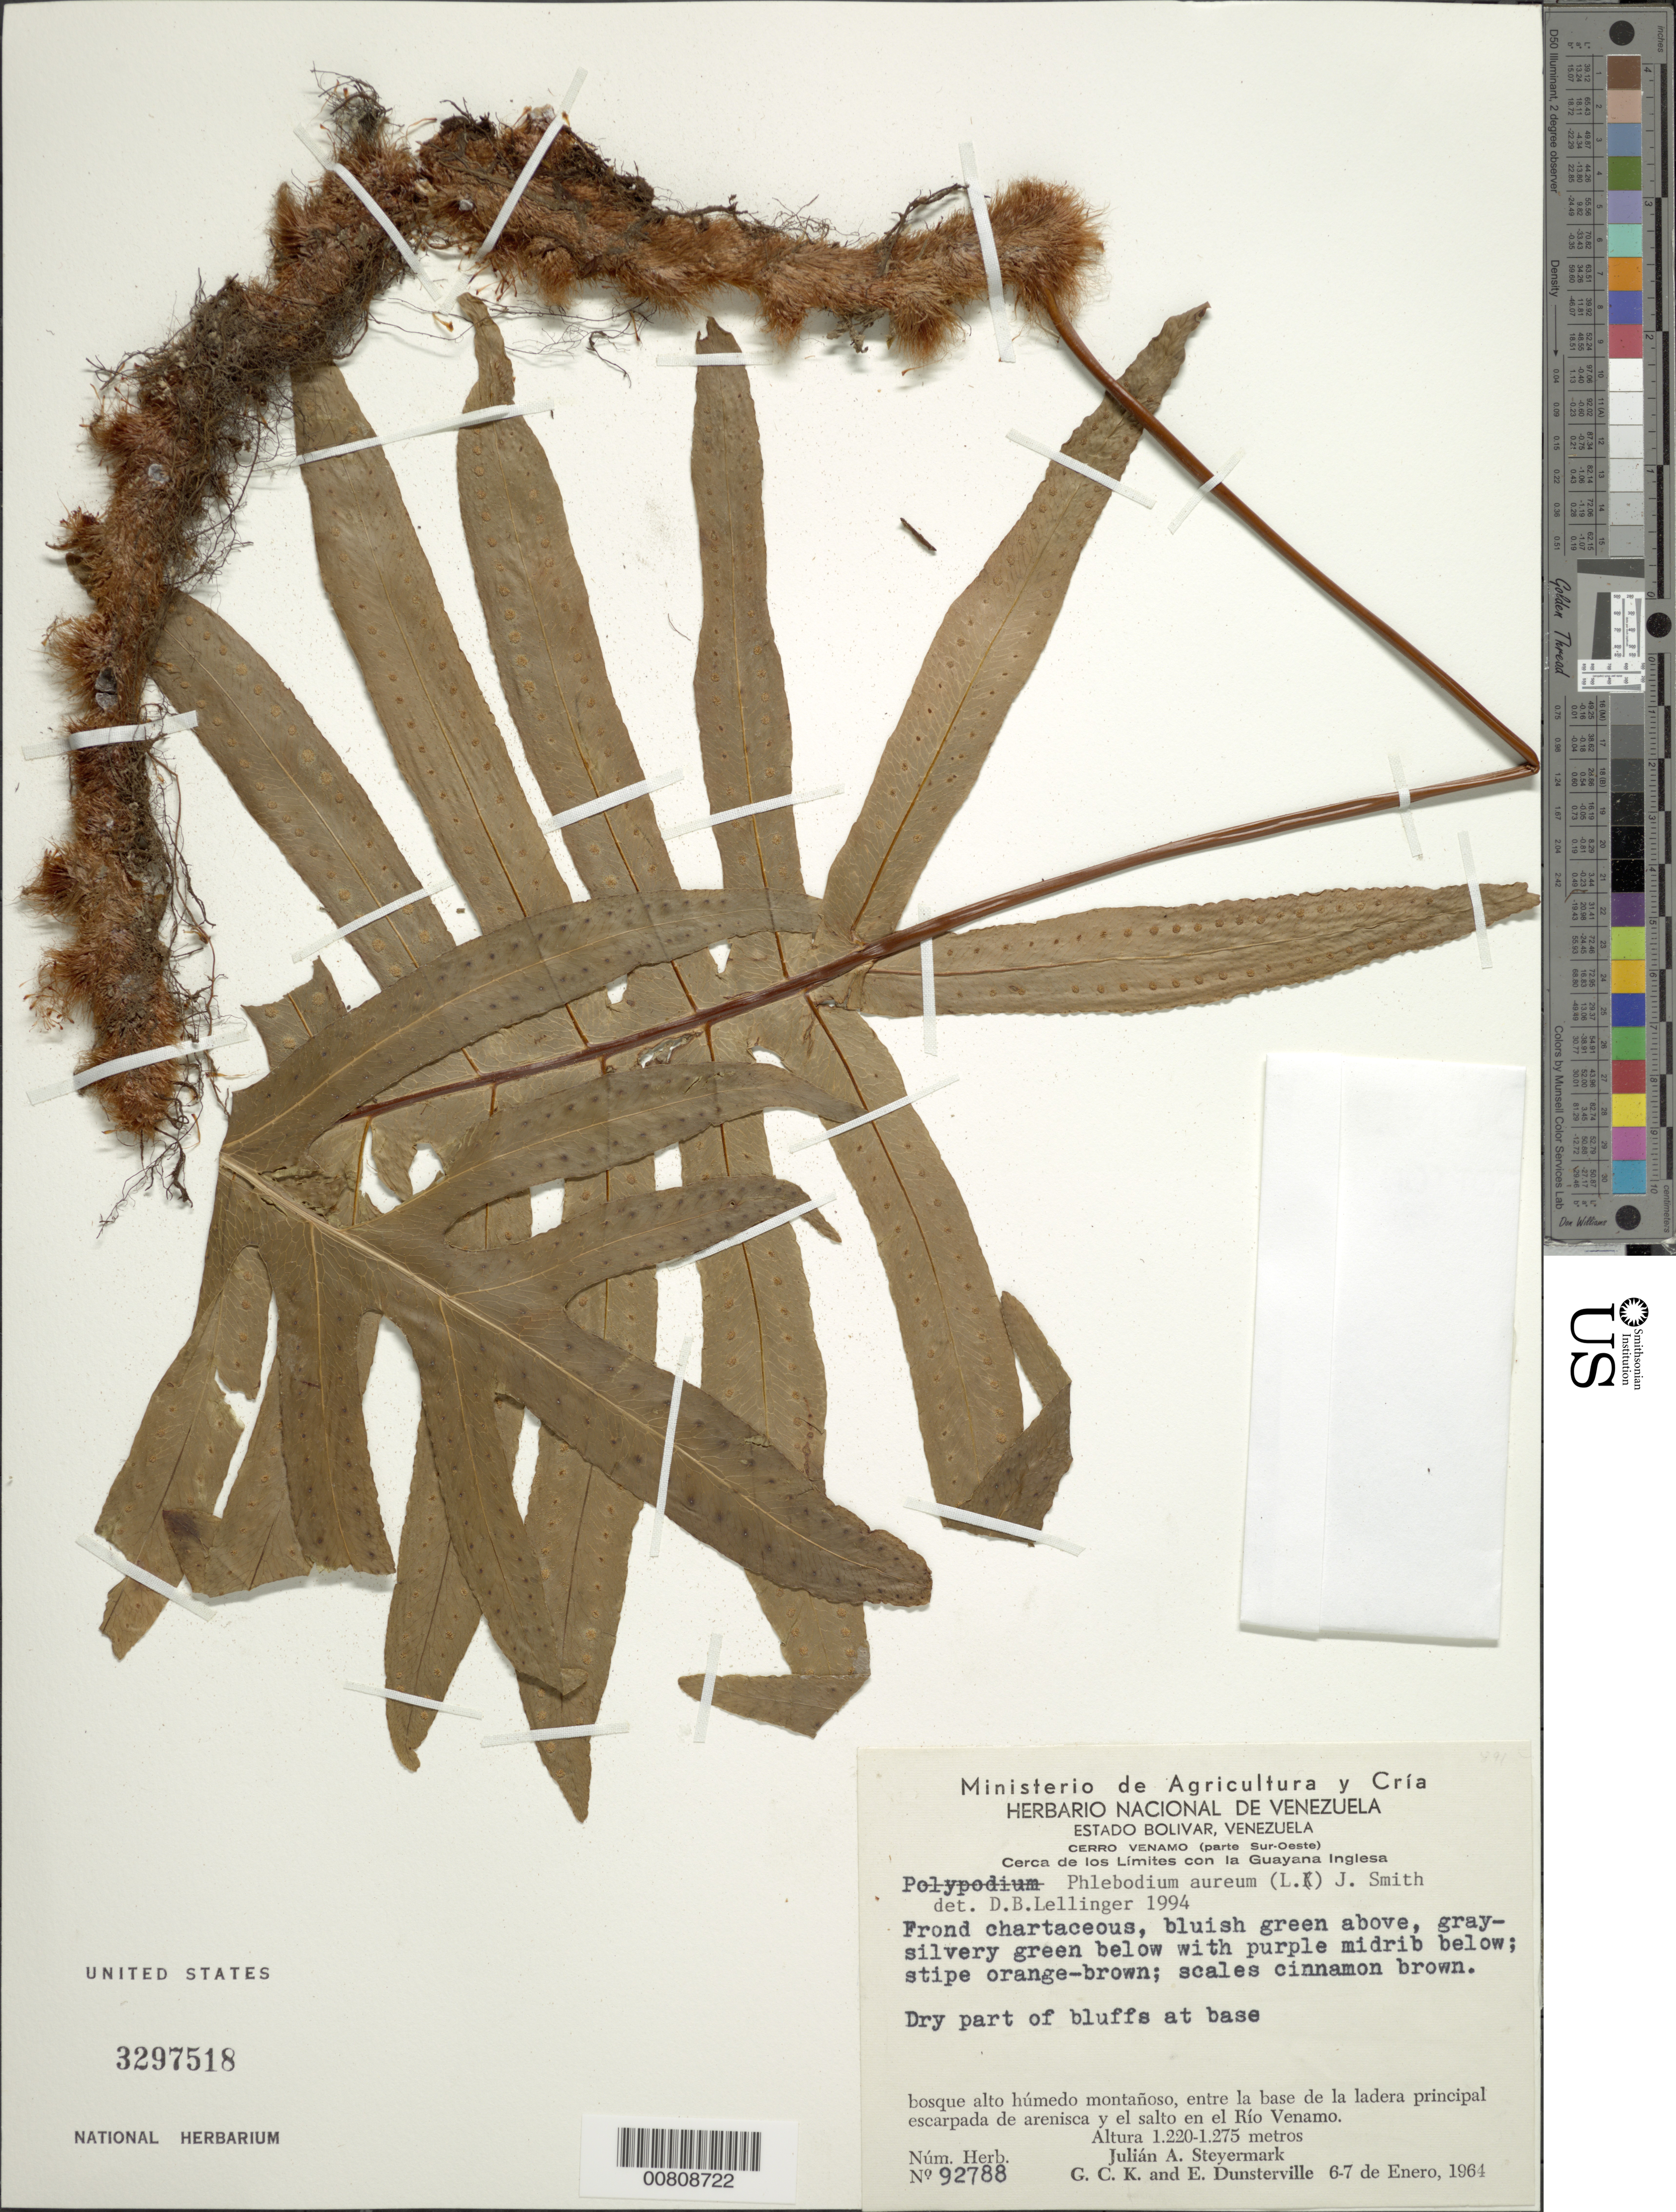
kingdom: Plantae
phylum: Tracheophyta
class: Polypodiopsida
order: Polypodiales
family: Polypodiaceae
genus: Phlebodium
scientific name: Phlebodium aureum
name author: (L.) J. Sm.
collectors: J. Steyermark, G. C. K. Dunsterville & E. Dunsterville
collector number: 92788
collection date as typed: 6-Jan-64 to 7-Jan-64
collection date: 1964-01-06/1964-01-07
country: Venezuela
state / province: Bolívar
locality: Cerro Venamo (parte Sur-Oeste), Río Venamo, cerca de los limites con la Guayana Inglesa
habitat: Dry part of bluffs at base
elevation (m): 1220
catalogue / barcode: US 3297518